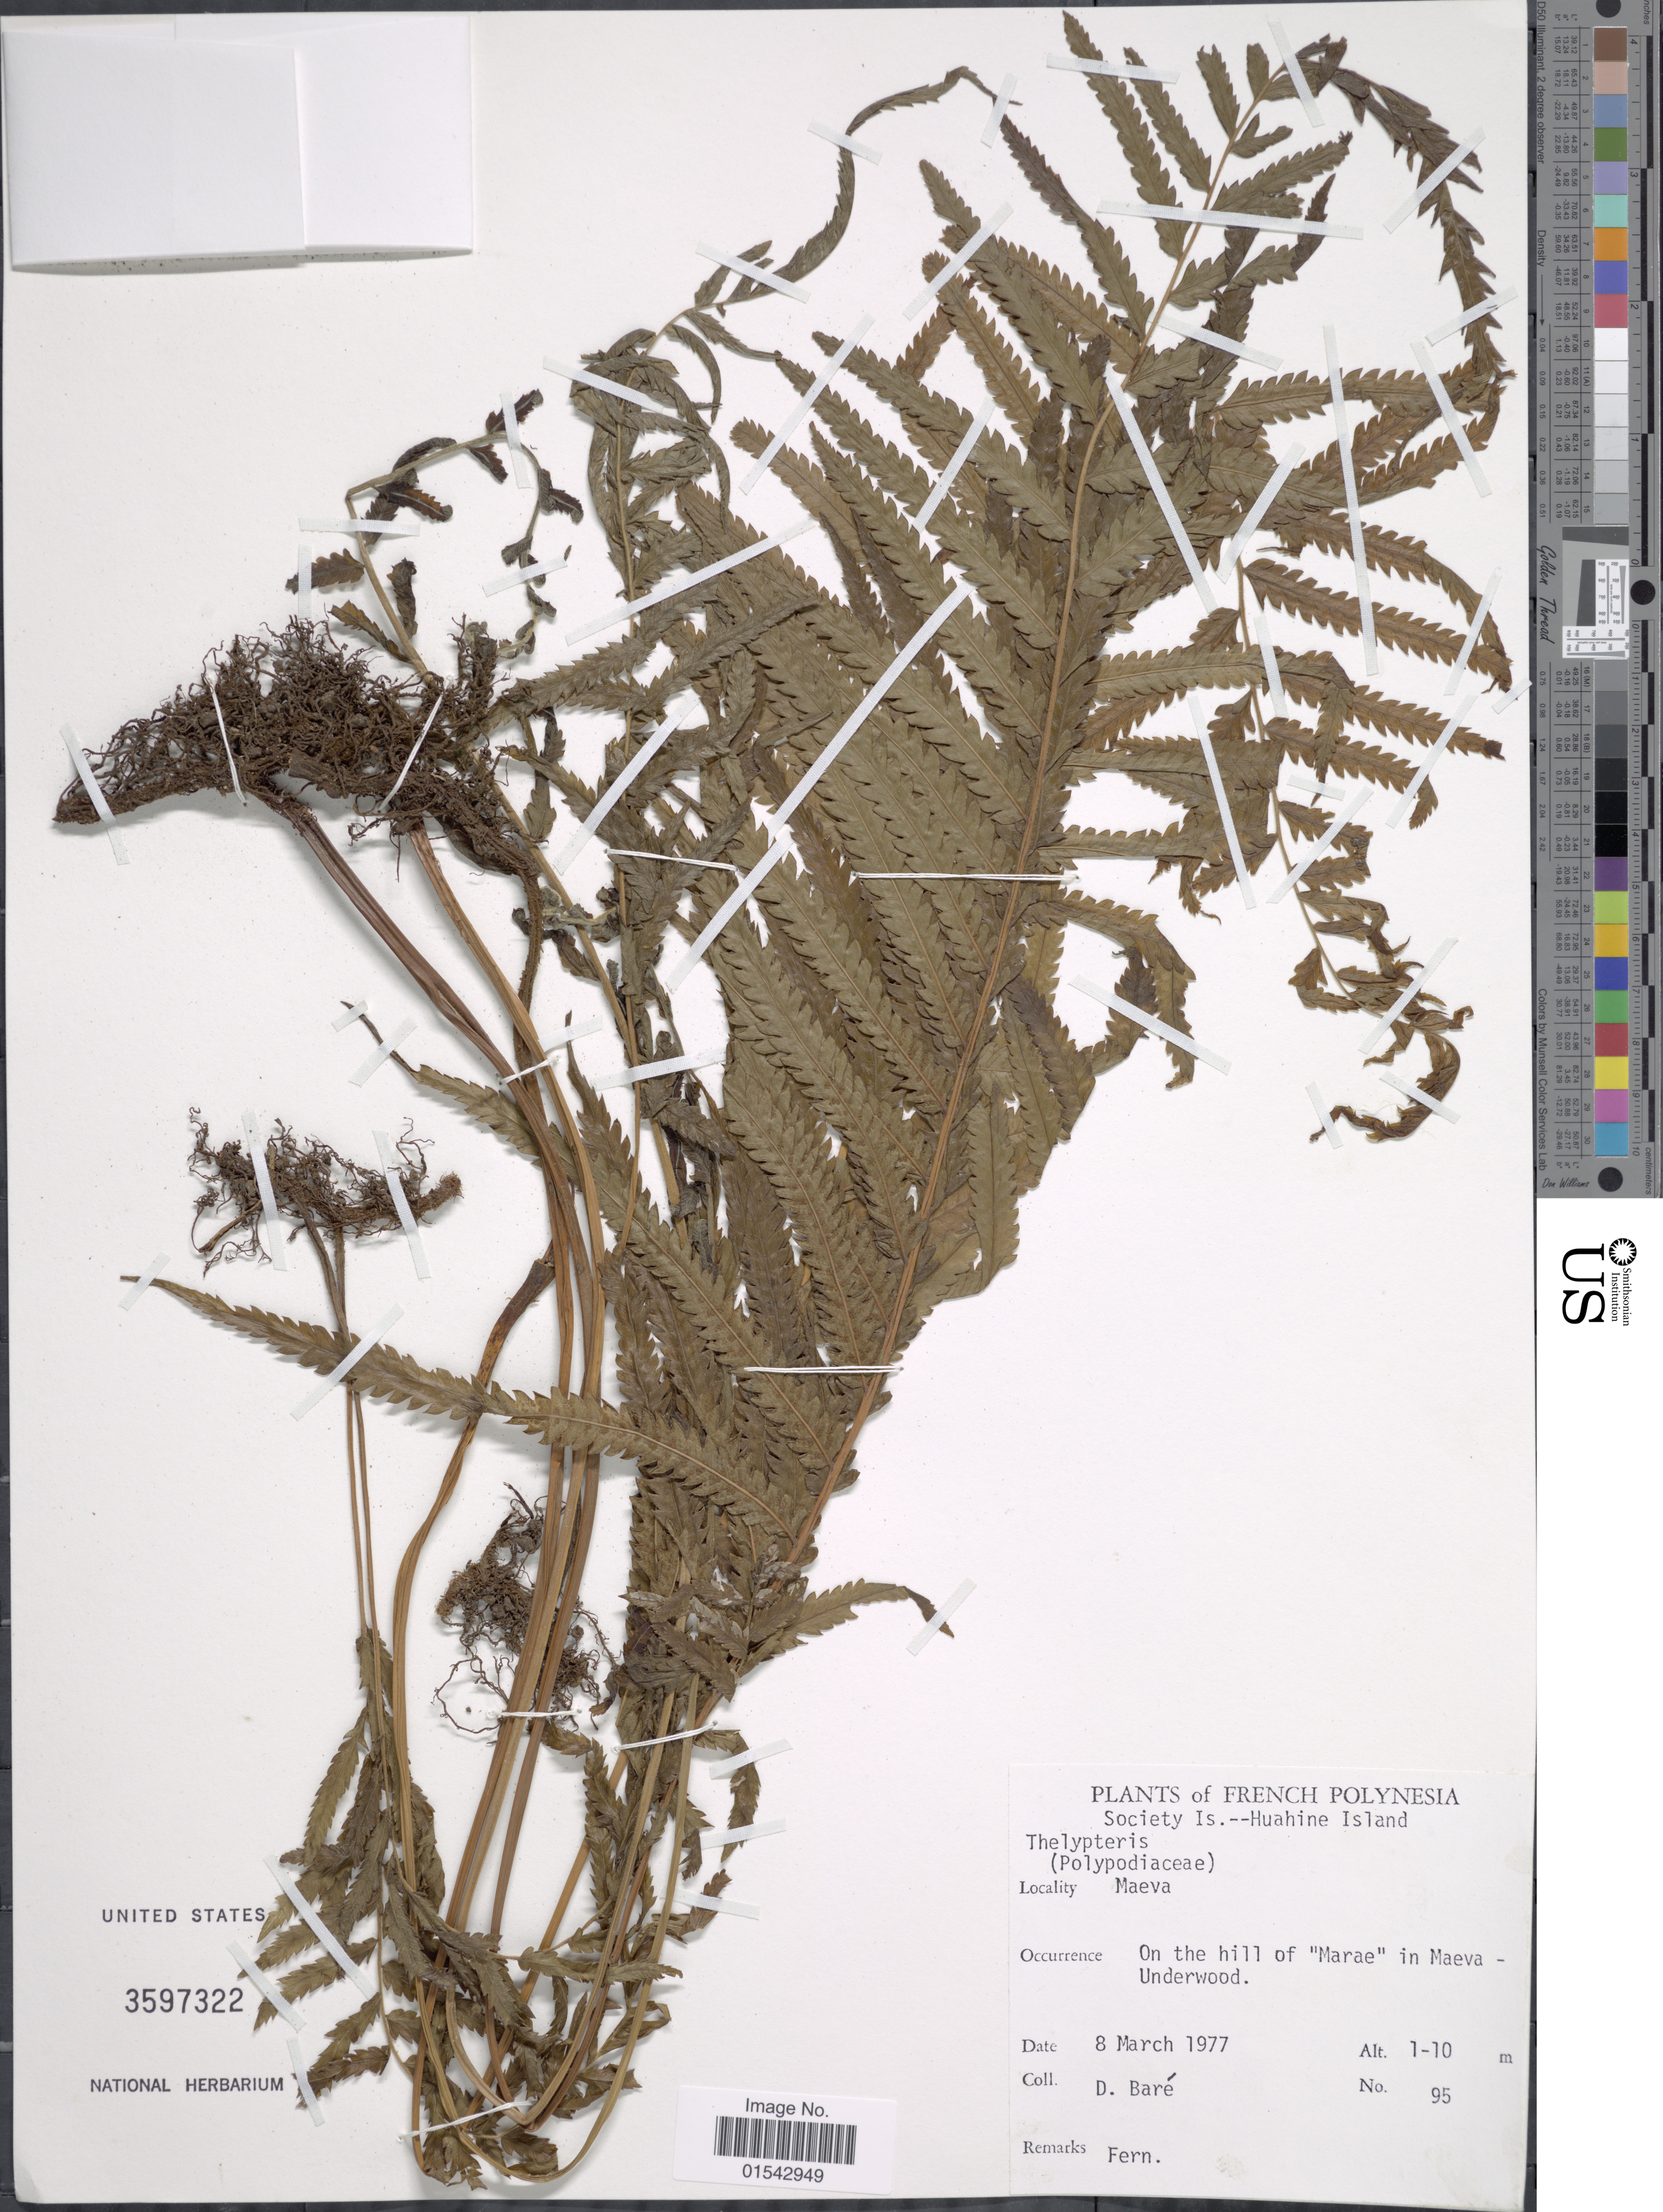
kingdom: Plantae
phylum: Tracheophyta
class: Polypodiopsida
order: Polypodiales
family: Thelypteridaceae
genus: Sphaerostephanos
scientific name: Sphaerostephanos invisus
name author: (G. Forst.) Holttum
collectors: D. Baré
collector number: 95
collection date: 1977-03-08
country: French Polynesia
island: Huahine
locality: French Polynesia, Society Is., Huahine Island, Maeva, on the hill Marae: in Maeva- Underwood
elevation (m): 1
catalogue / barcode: US 3597322